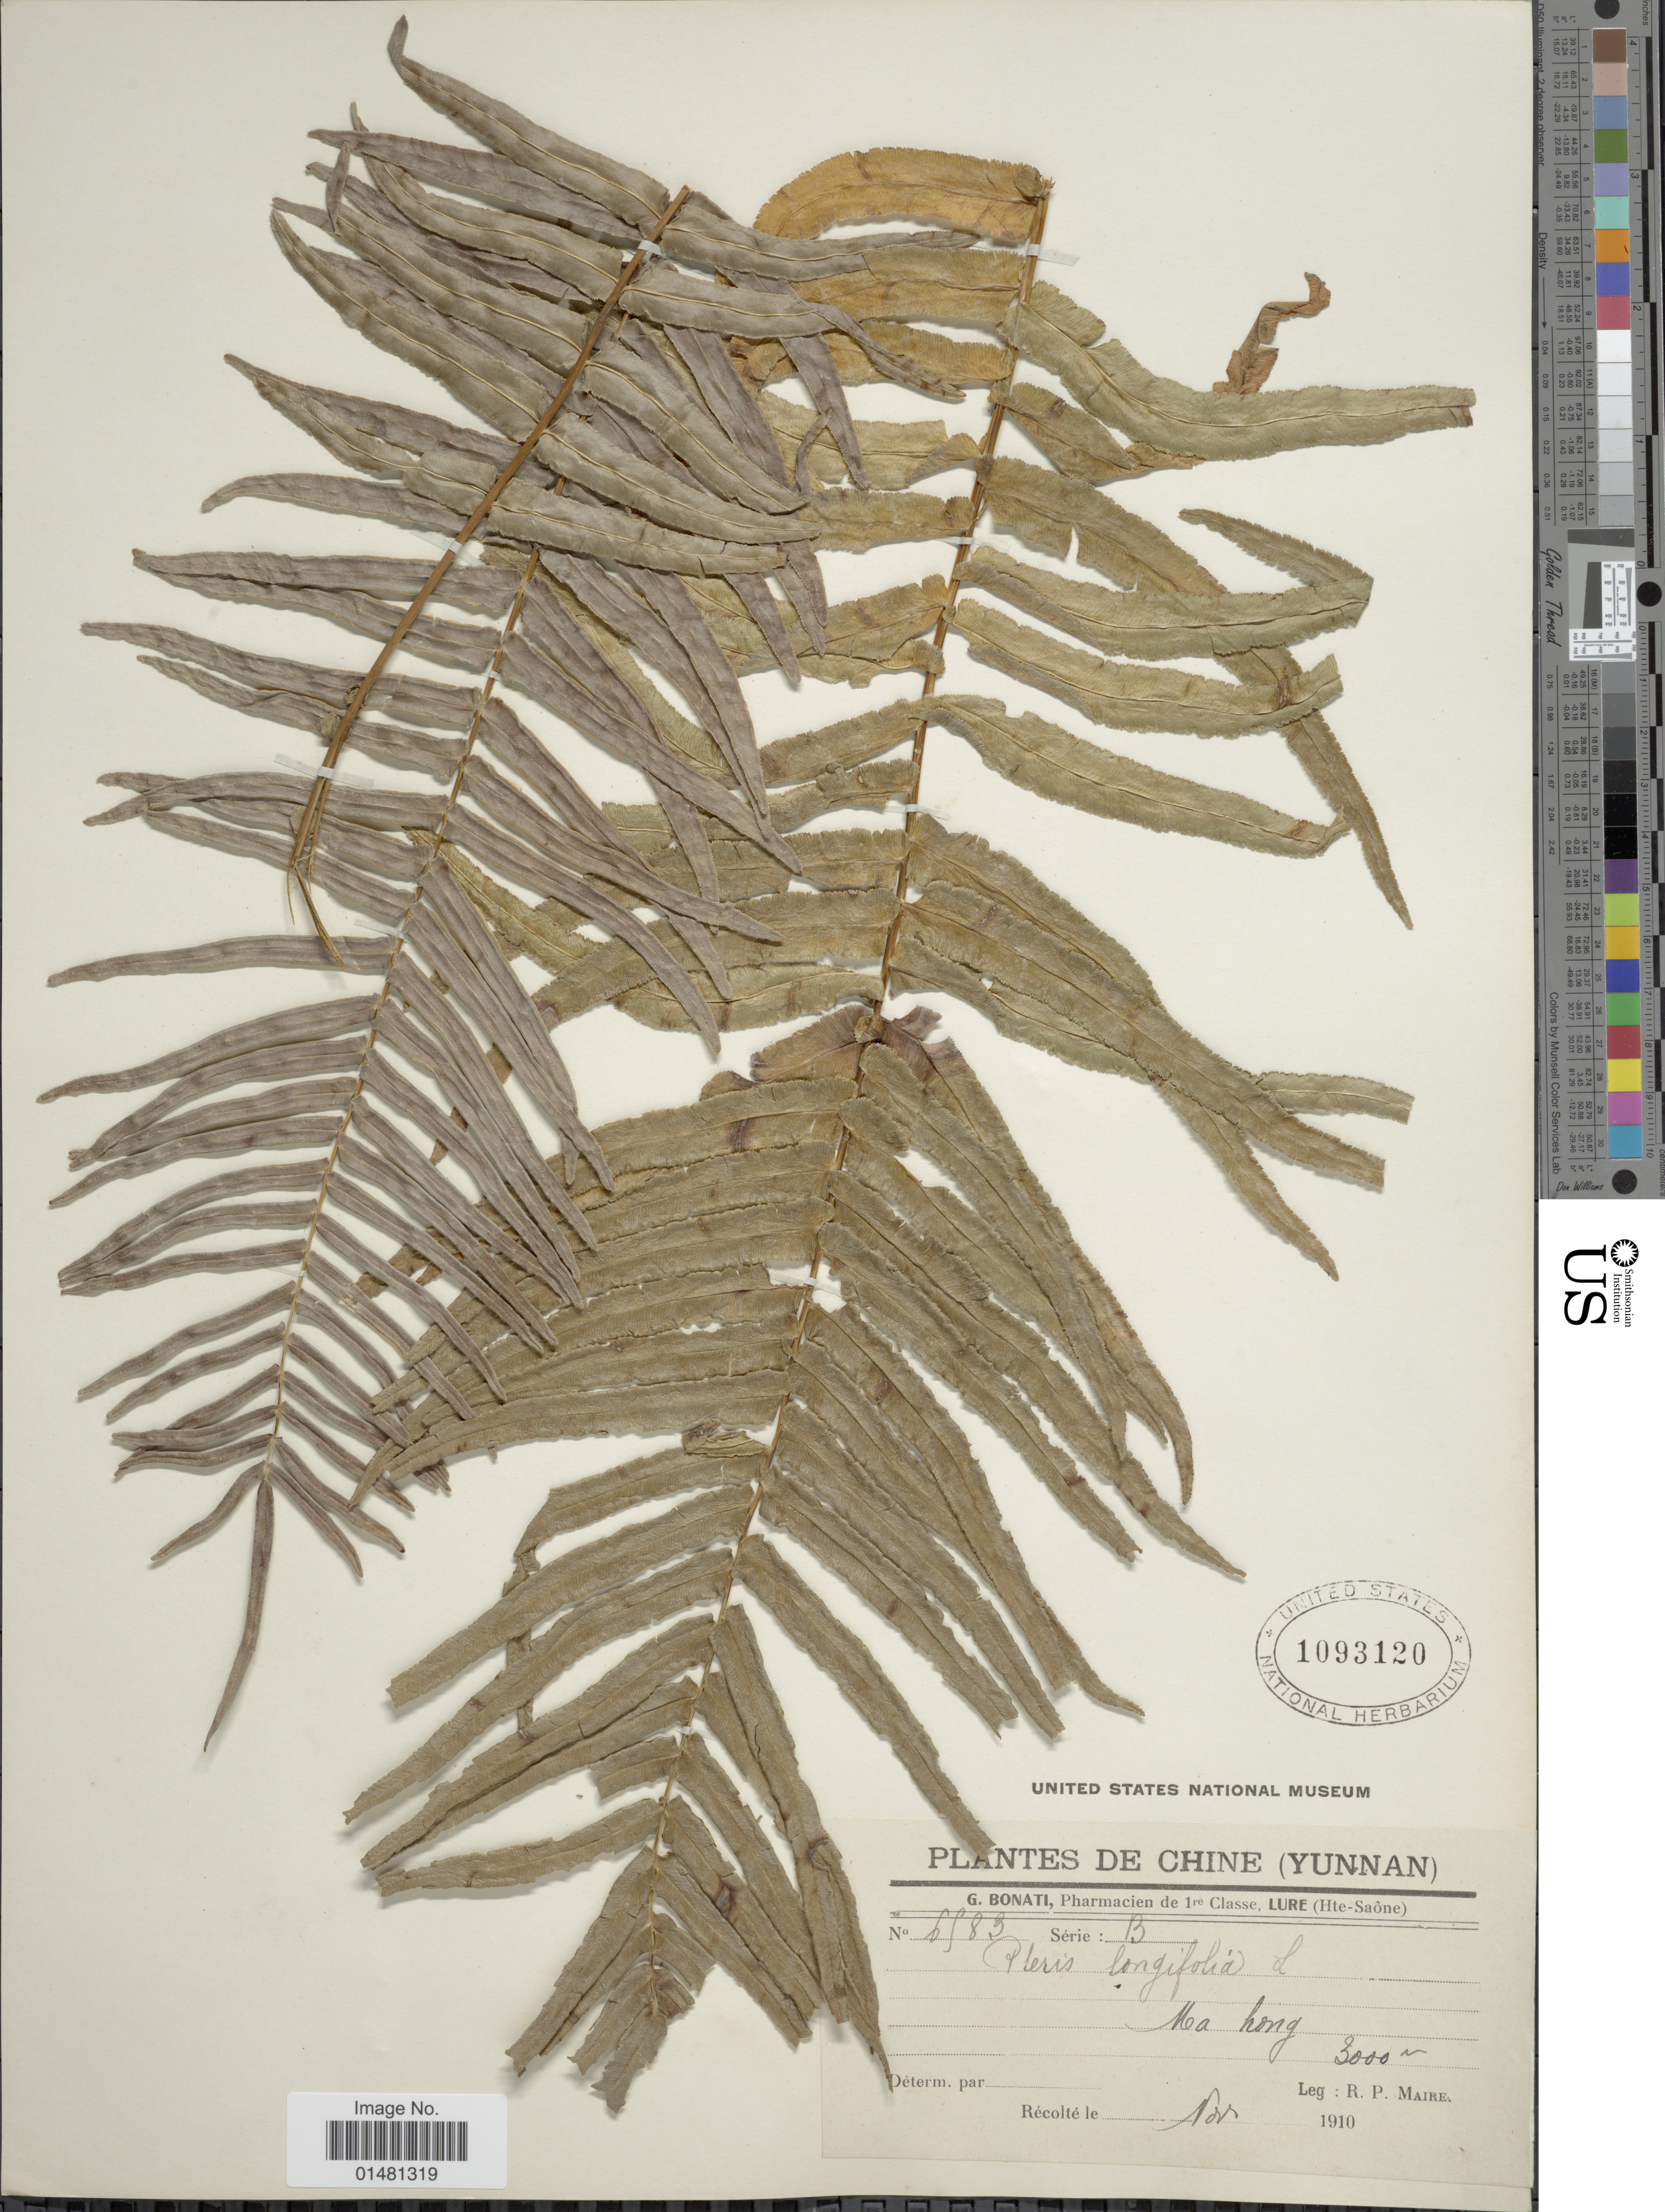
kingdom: Plantae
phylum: Tracheophyta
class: Polypodiopsida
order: Polypodiales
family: Pteridaceae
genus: Pteris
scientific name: Pteris vittata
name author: L.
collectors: R.-P. Maire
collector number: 6983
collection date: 1910-11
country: China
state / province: Yunnan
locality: Ma hong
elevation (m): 3000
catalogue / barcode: US 1093120